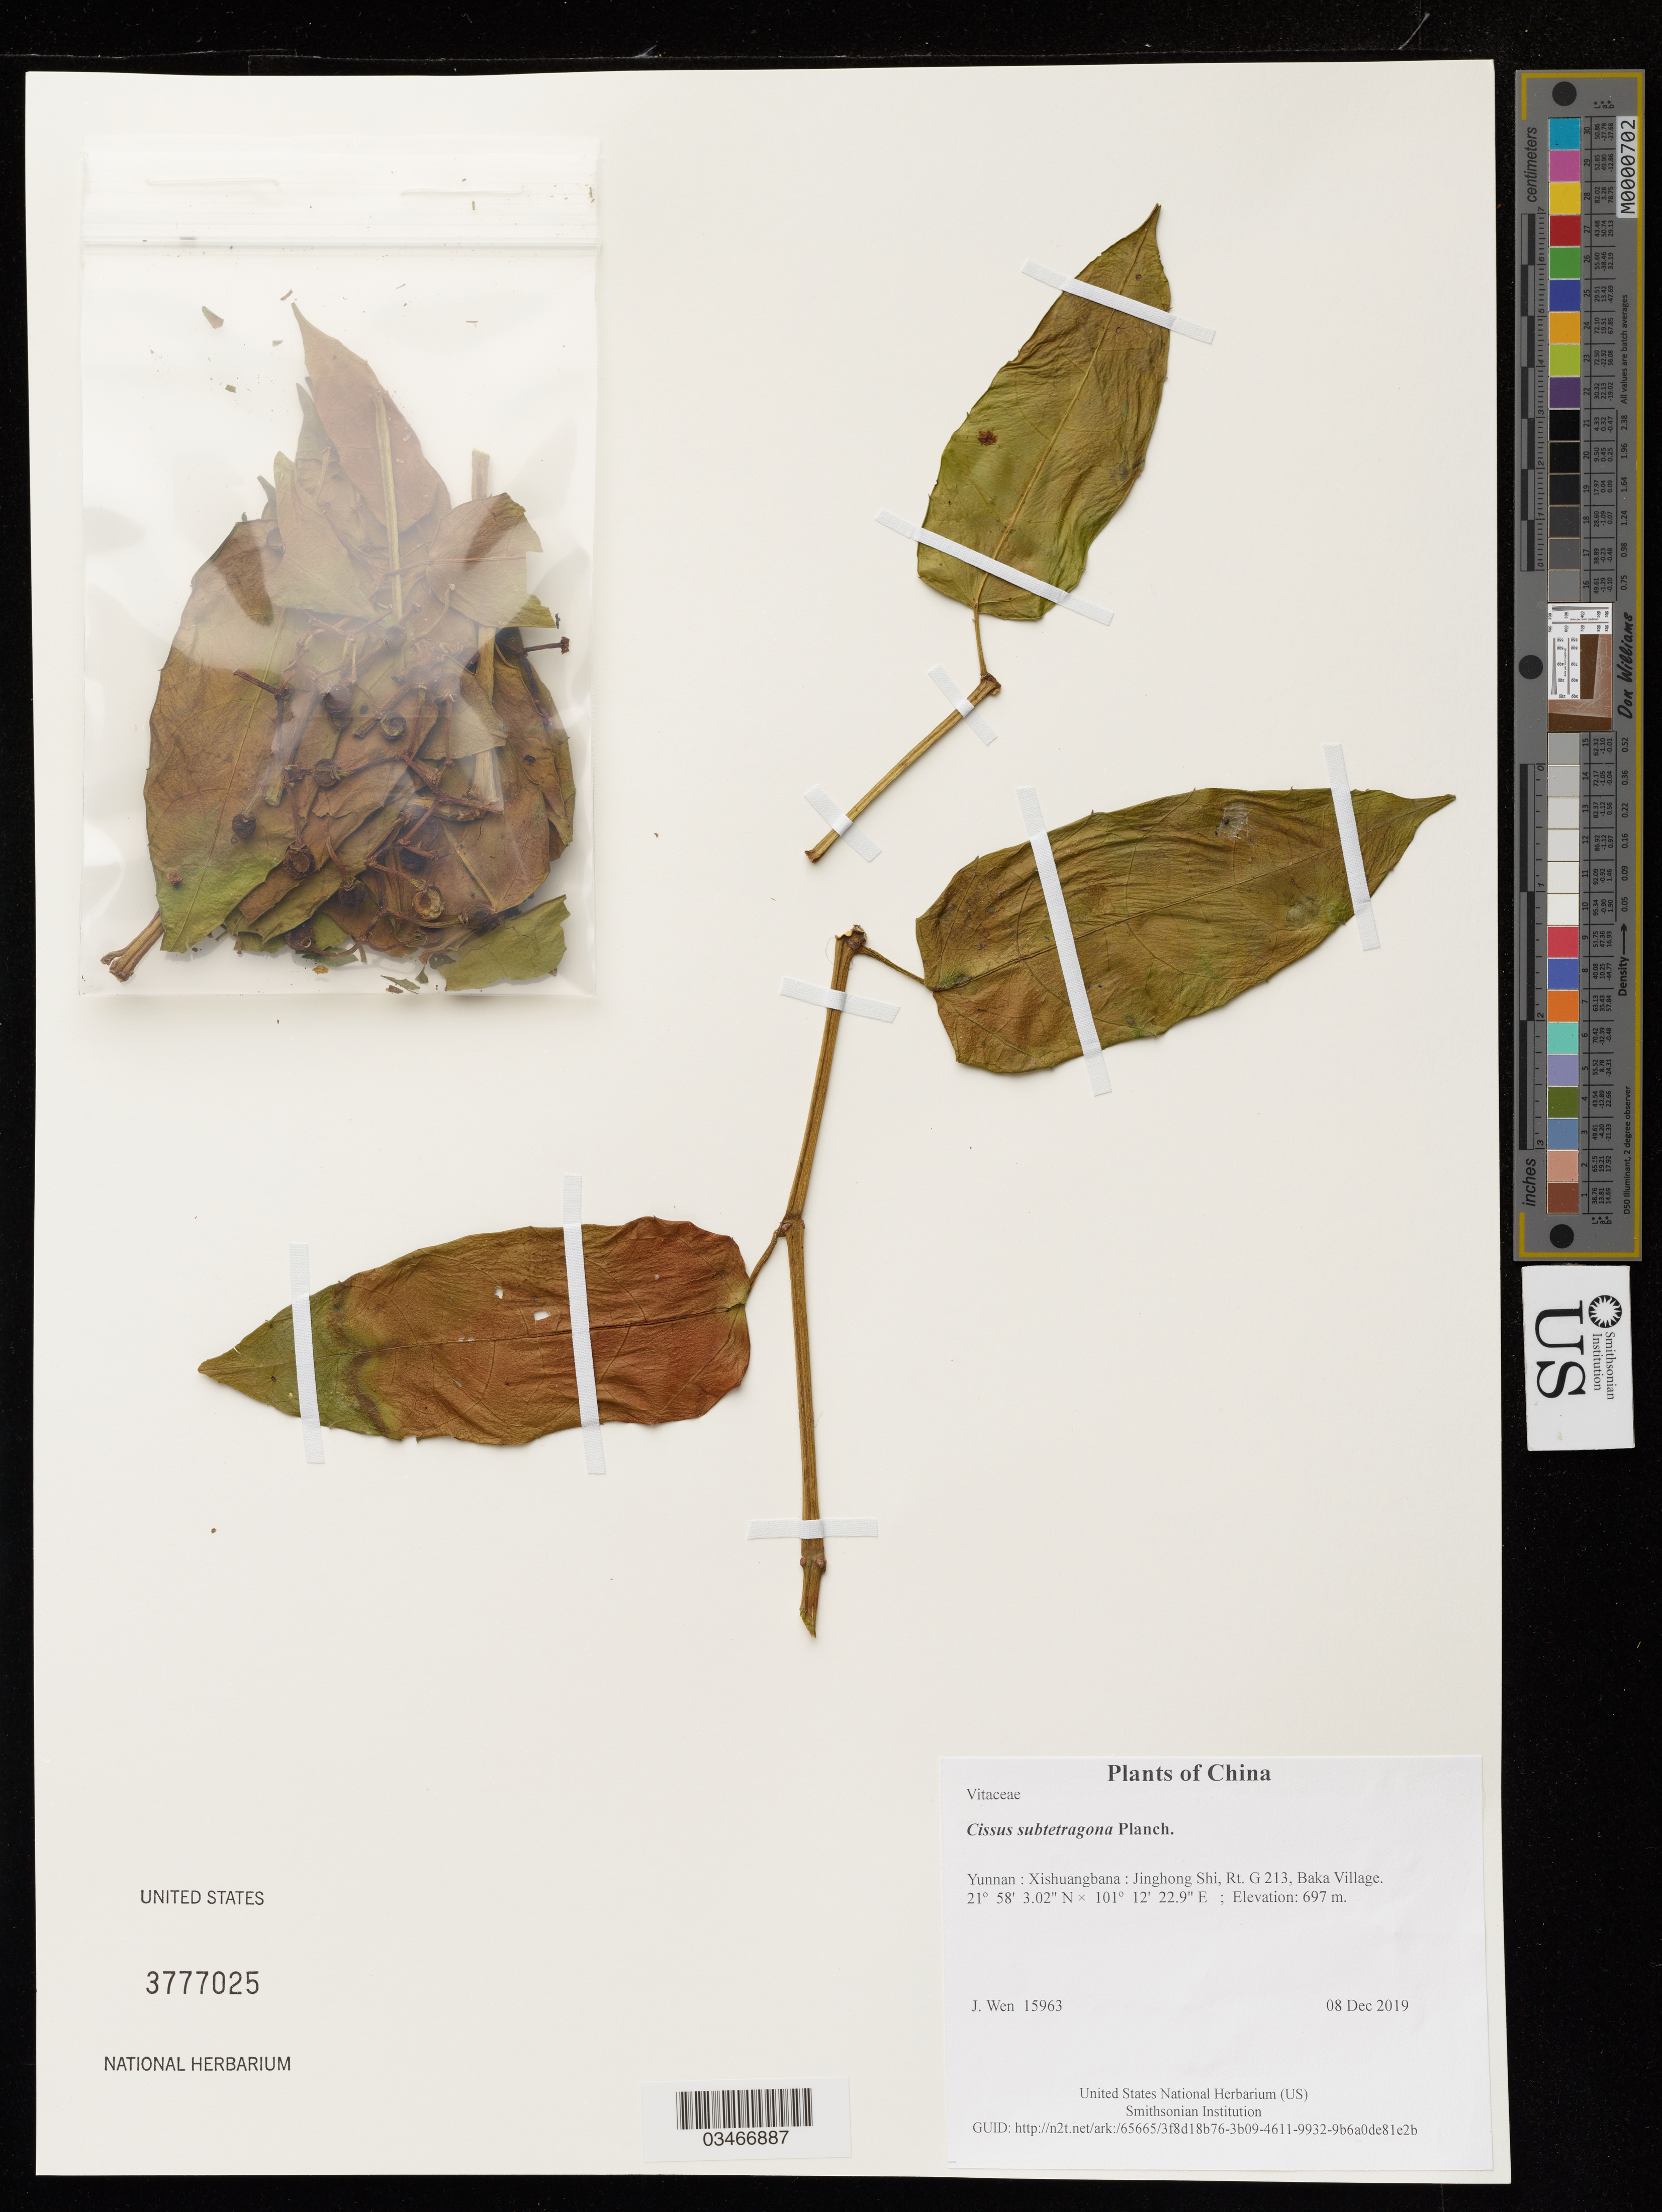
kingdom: Plantae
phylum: Tracheophyta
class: Magnoliopsida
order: Vitales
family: Vitaceae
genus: Cissus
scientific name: Cissus subtetragona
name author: Planch.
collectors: J. Wen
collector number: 15963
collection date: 2019-12-08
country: China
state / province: Yunnan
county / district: Xishuangbana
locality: Jinghong Shi, Rt. G 213, Baka Village.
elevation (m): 697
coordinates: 21 58 3.02 N, 101 12 22.9 E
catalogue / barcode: US 3777025